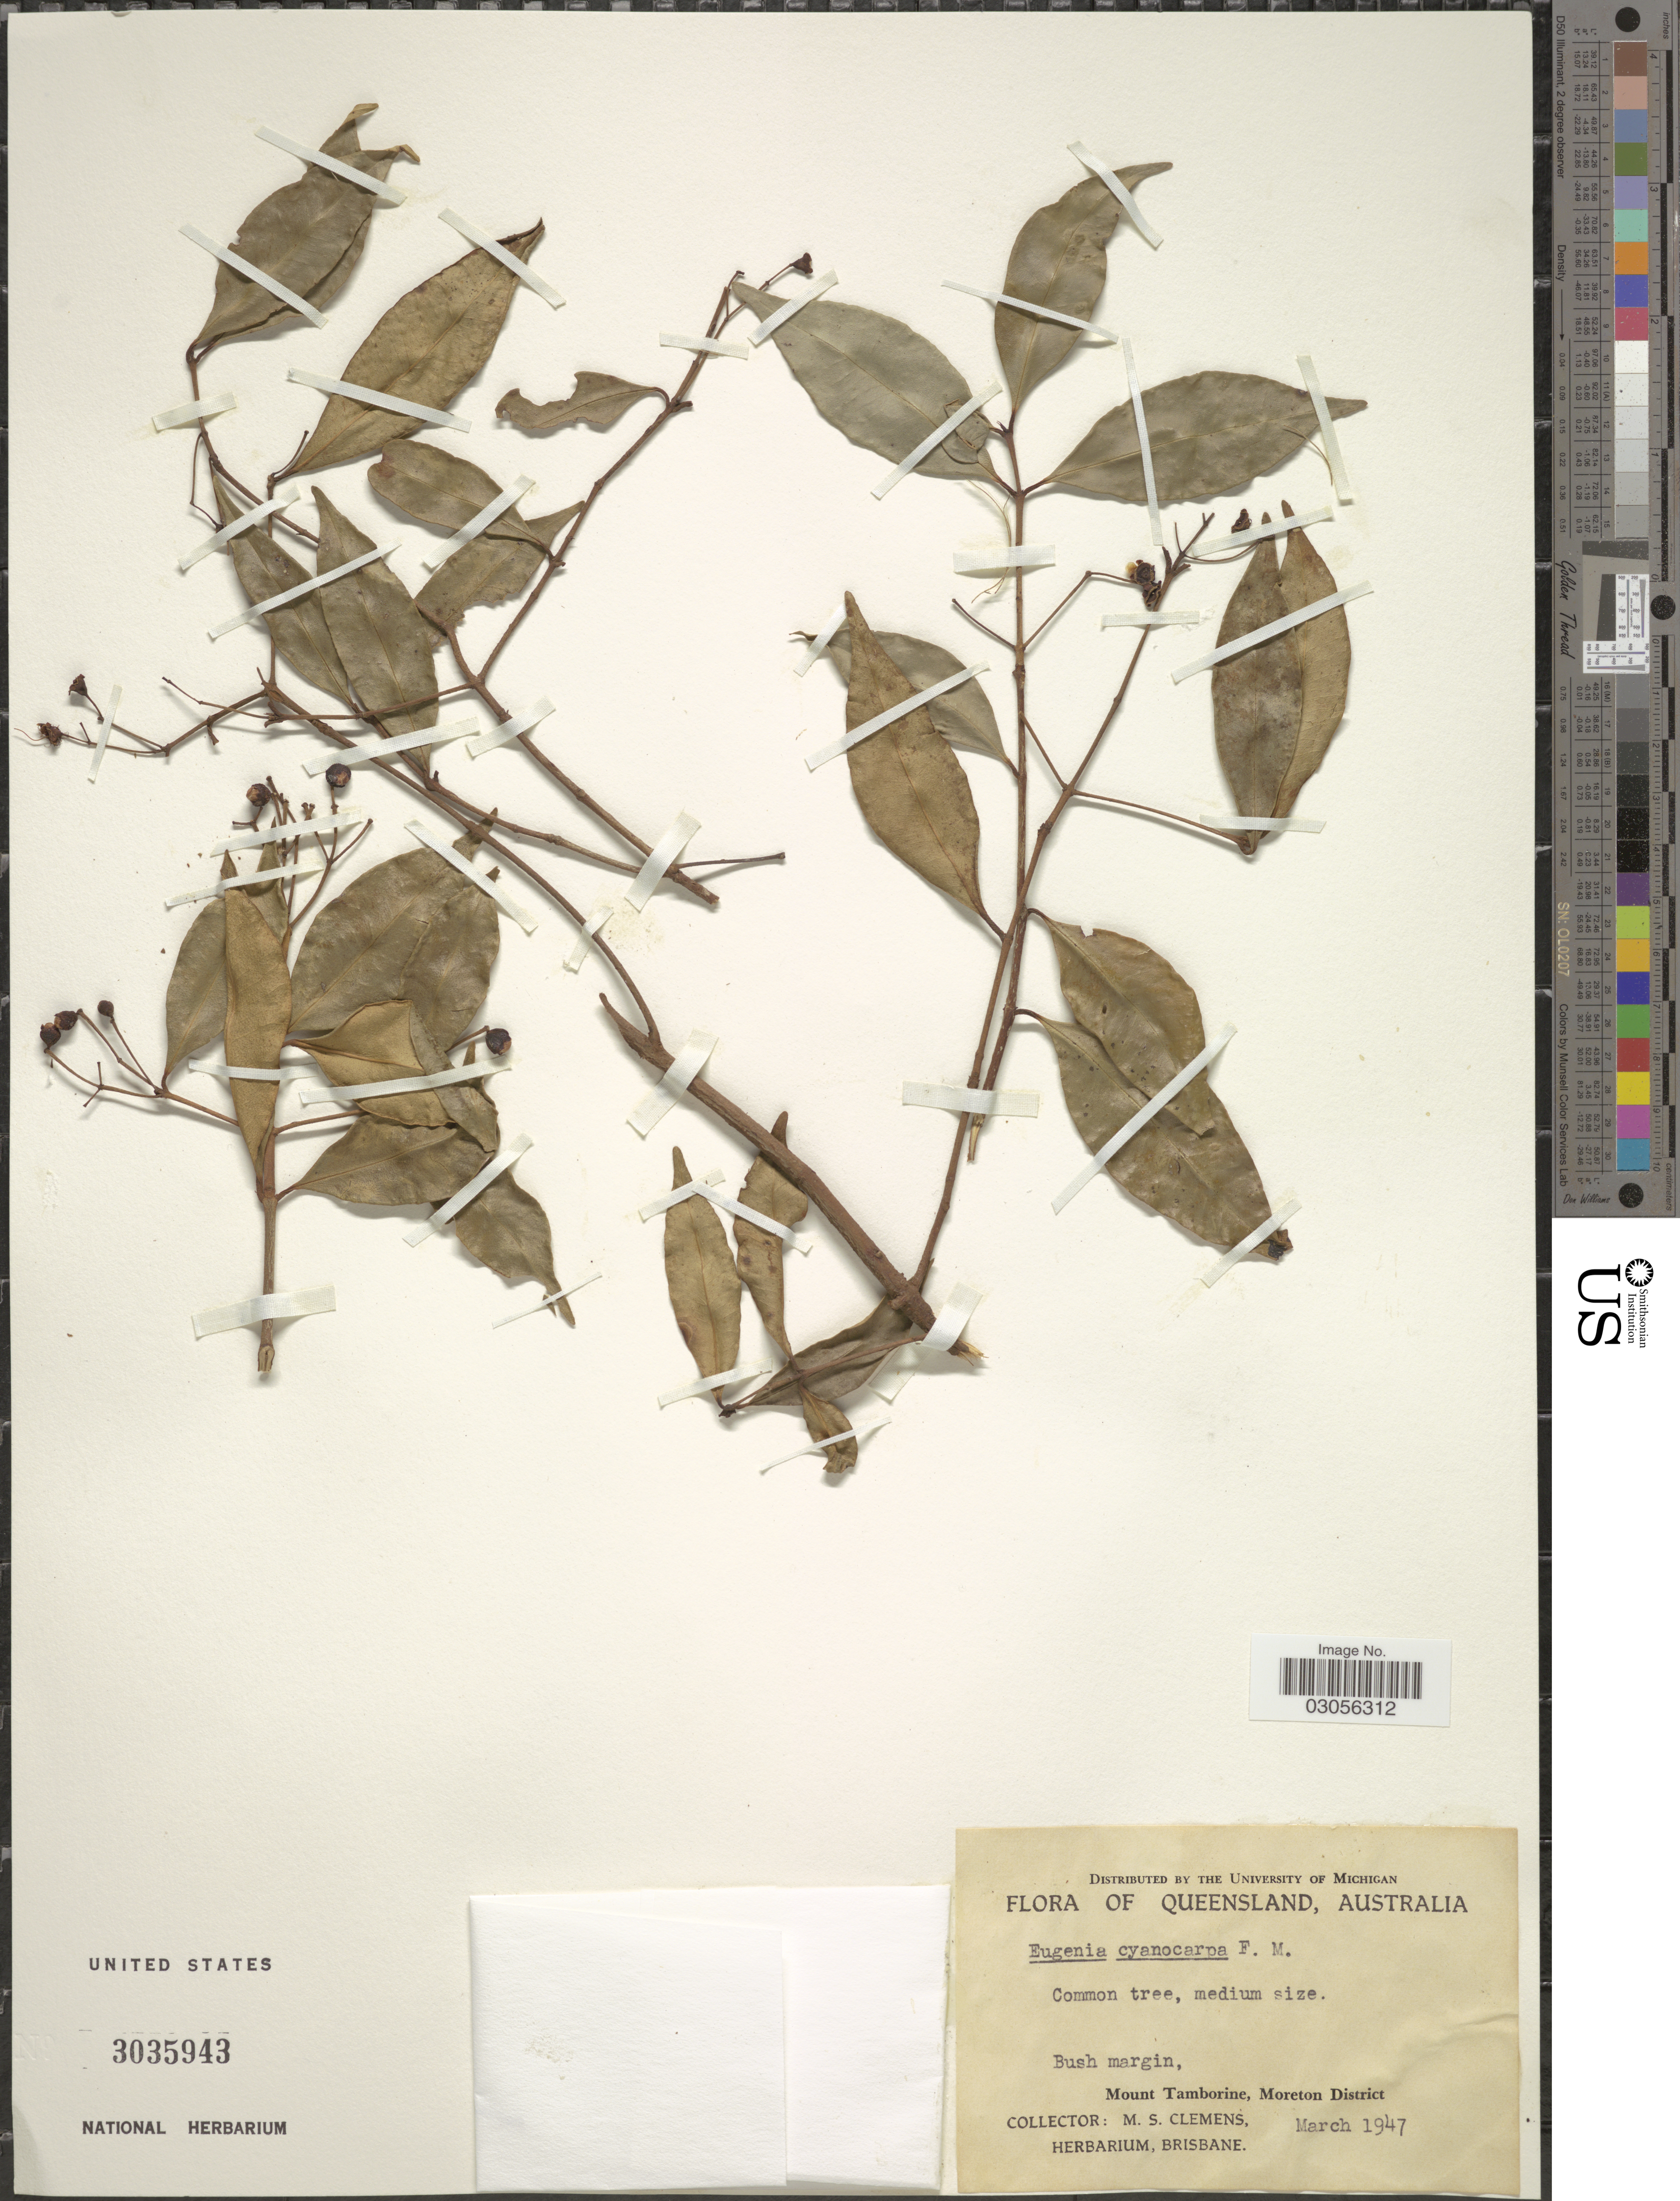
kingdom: Plantae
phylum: Tracheophyta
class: Magnoliopsida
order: Myrtales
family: Myrtaceae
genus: Syzygium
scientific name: Syzygium oleosum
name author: (F. Muell.) B. Hyland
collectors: M. S. Clemens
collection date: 1947-03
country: Australia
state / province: Queensland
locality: Bush margin, Mount Tamborine, Moreton District.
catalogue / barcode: US 3035943